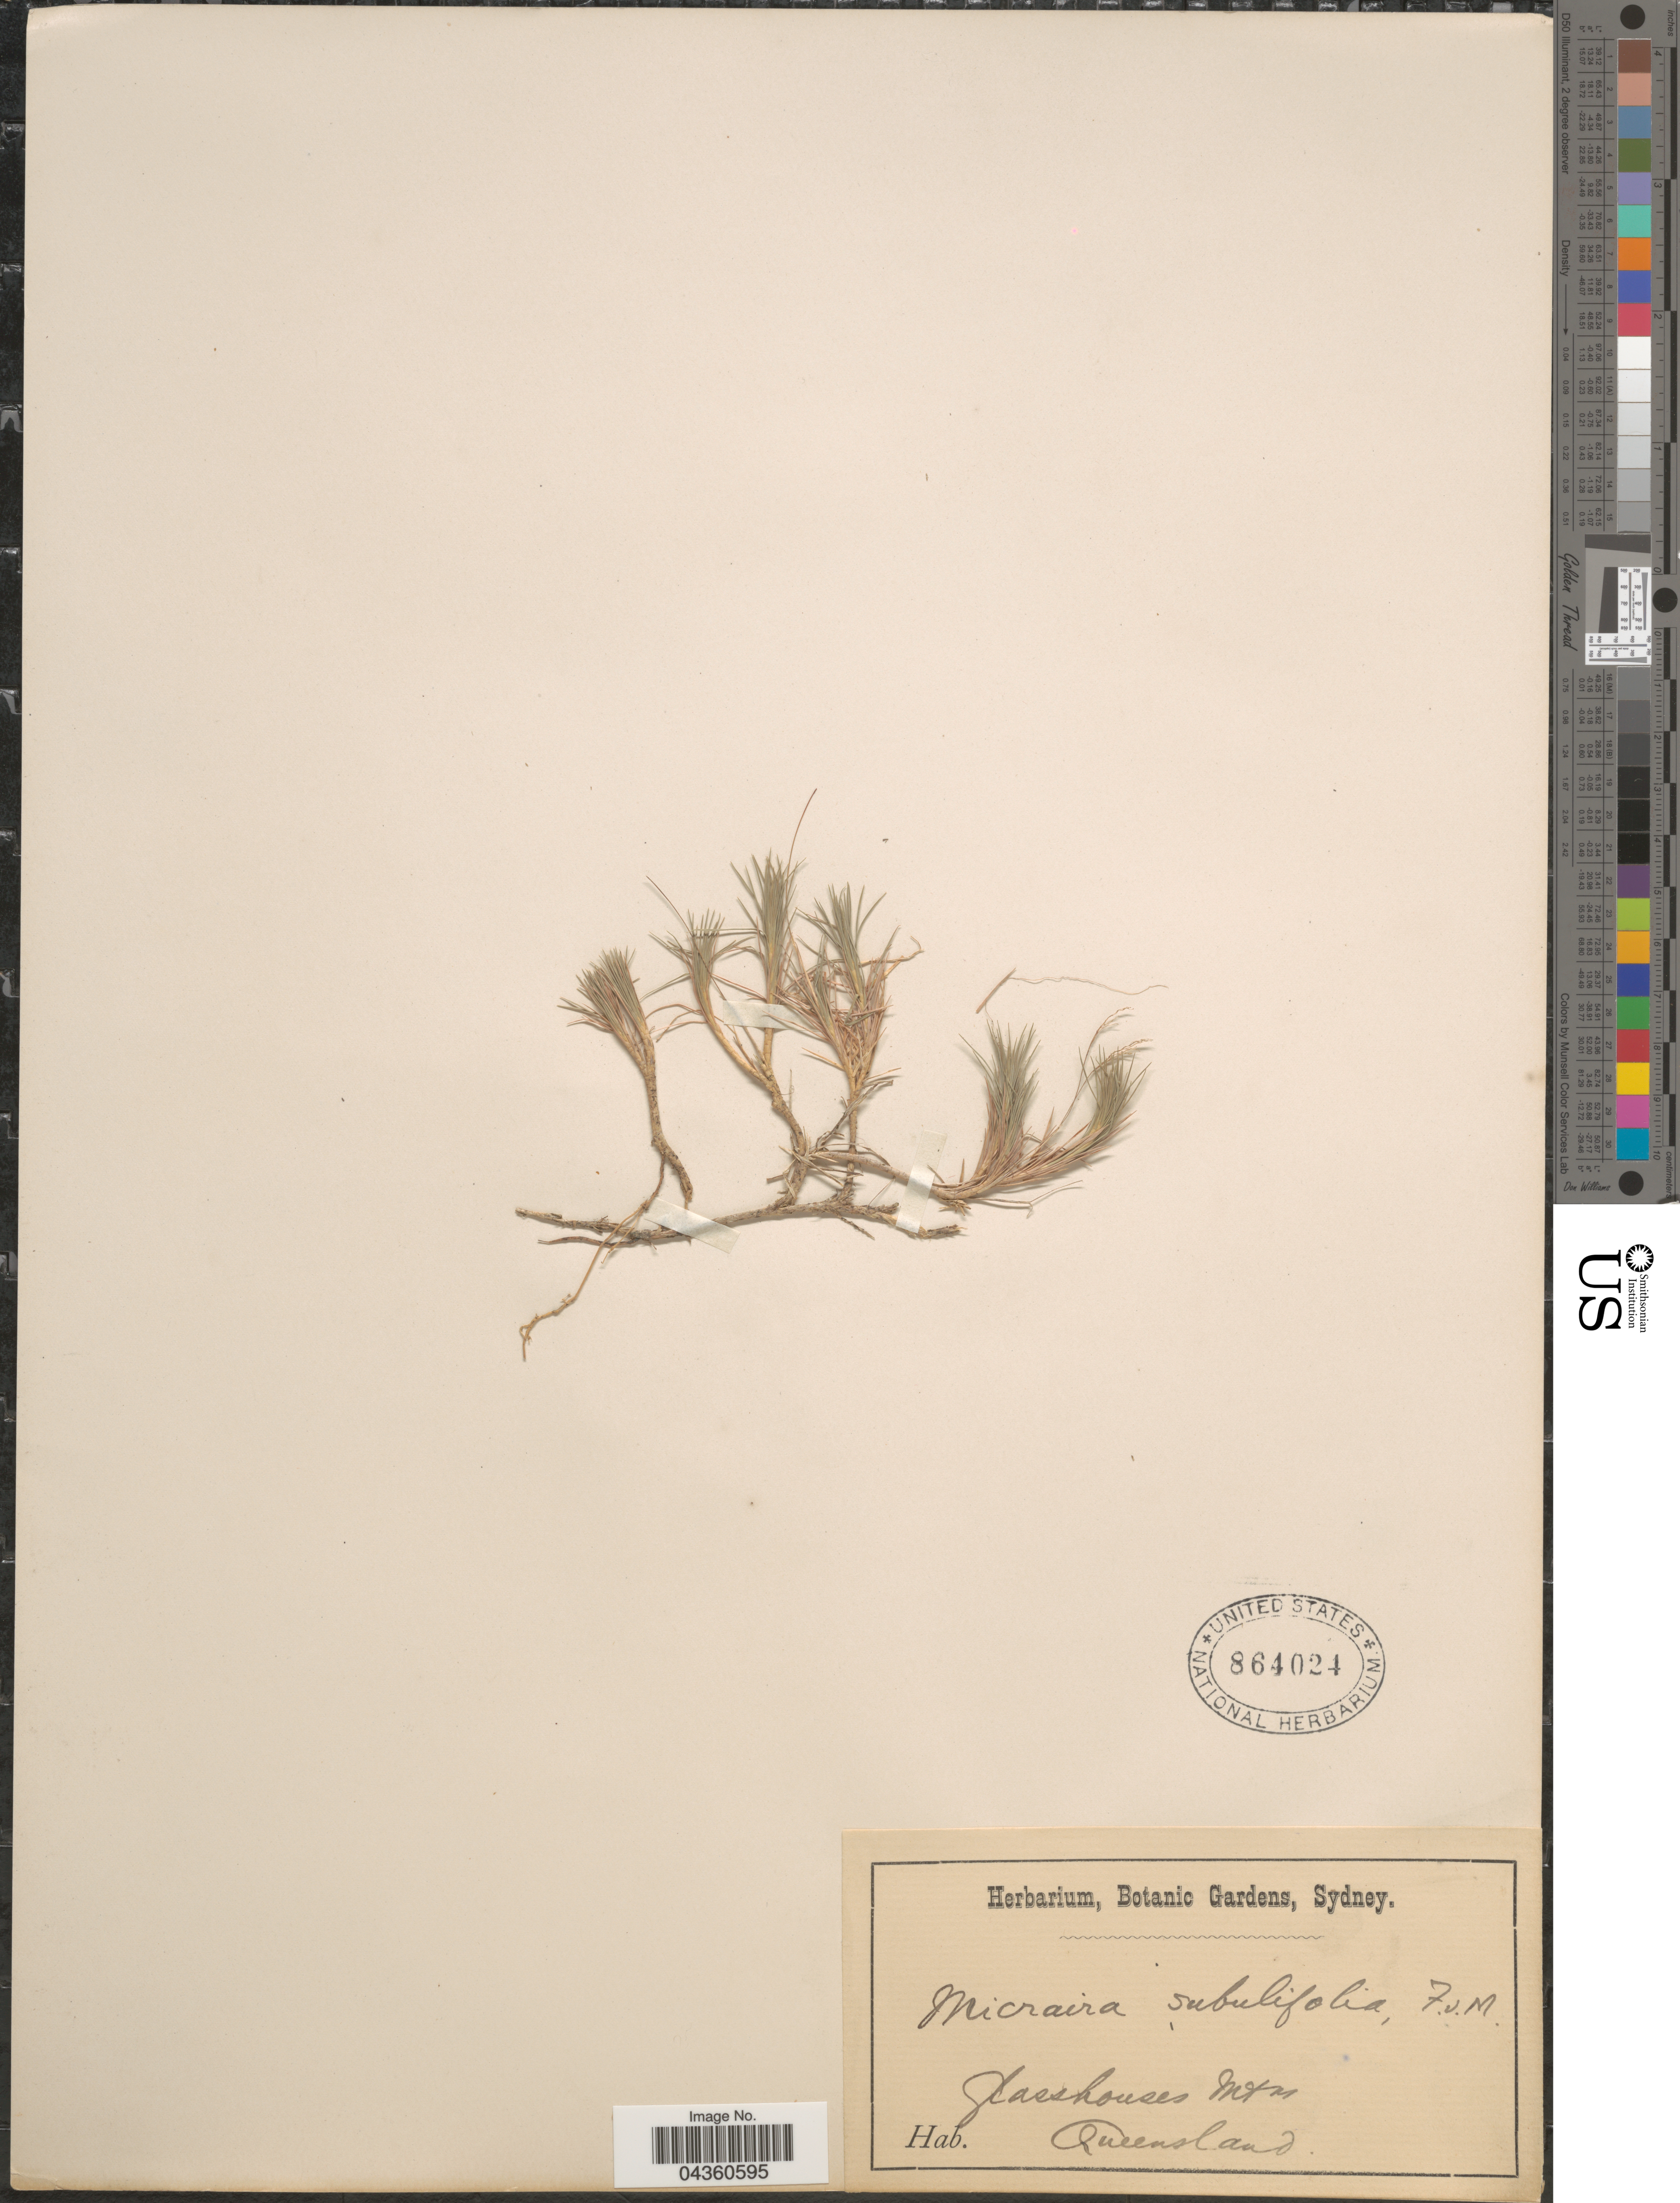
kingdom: Plantae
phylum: Tracheophyta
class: Liliopsida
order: Poales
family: Poaceae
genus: Micraira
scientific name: Micraira subulifolia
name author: F. Muell.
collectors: Herbarium, Botanic Gardens, Sydney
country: Australia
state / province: Queensland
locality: Glasshouse Mtns.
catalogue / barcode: US 864024